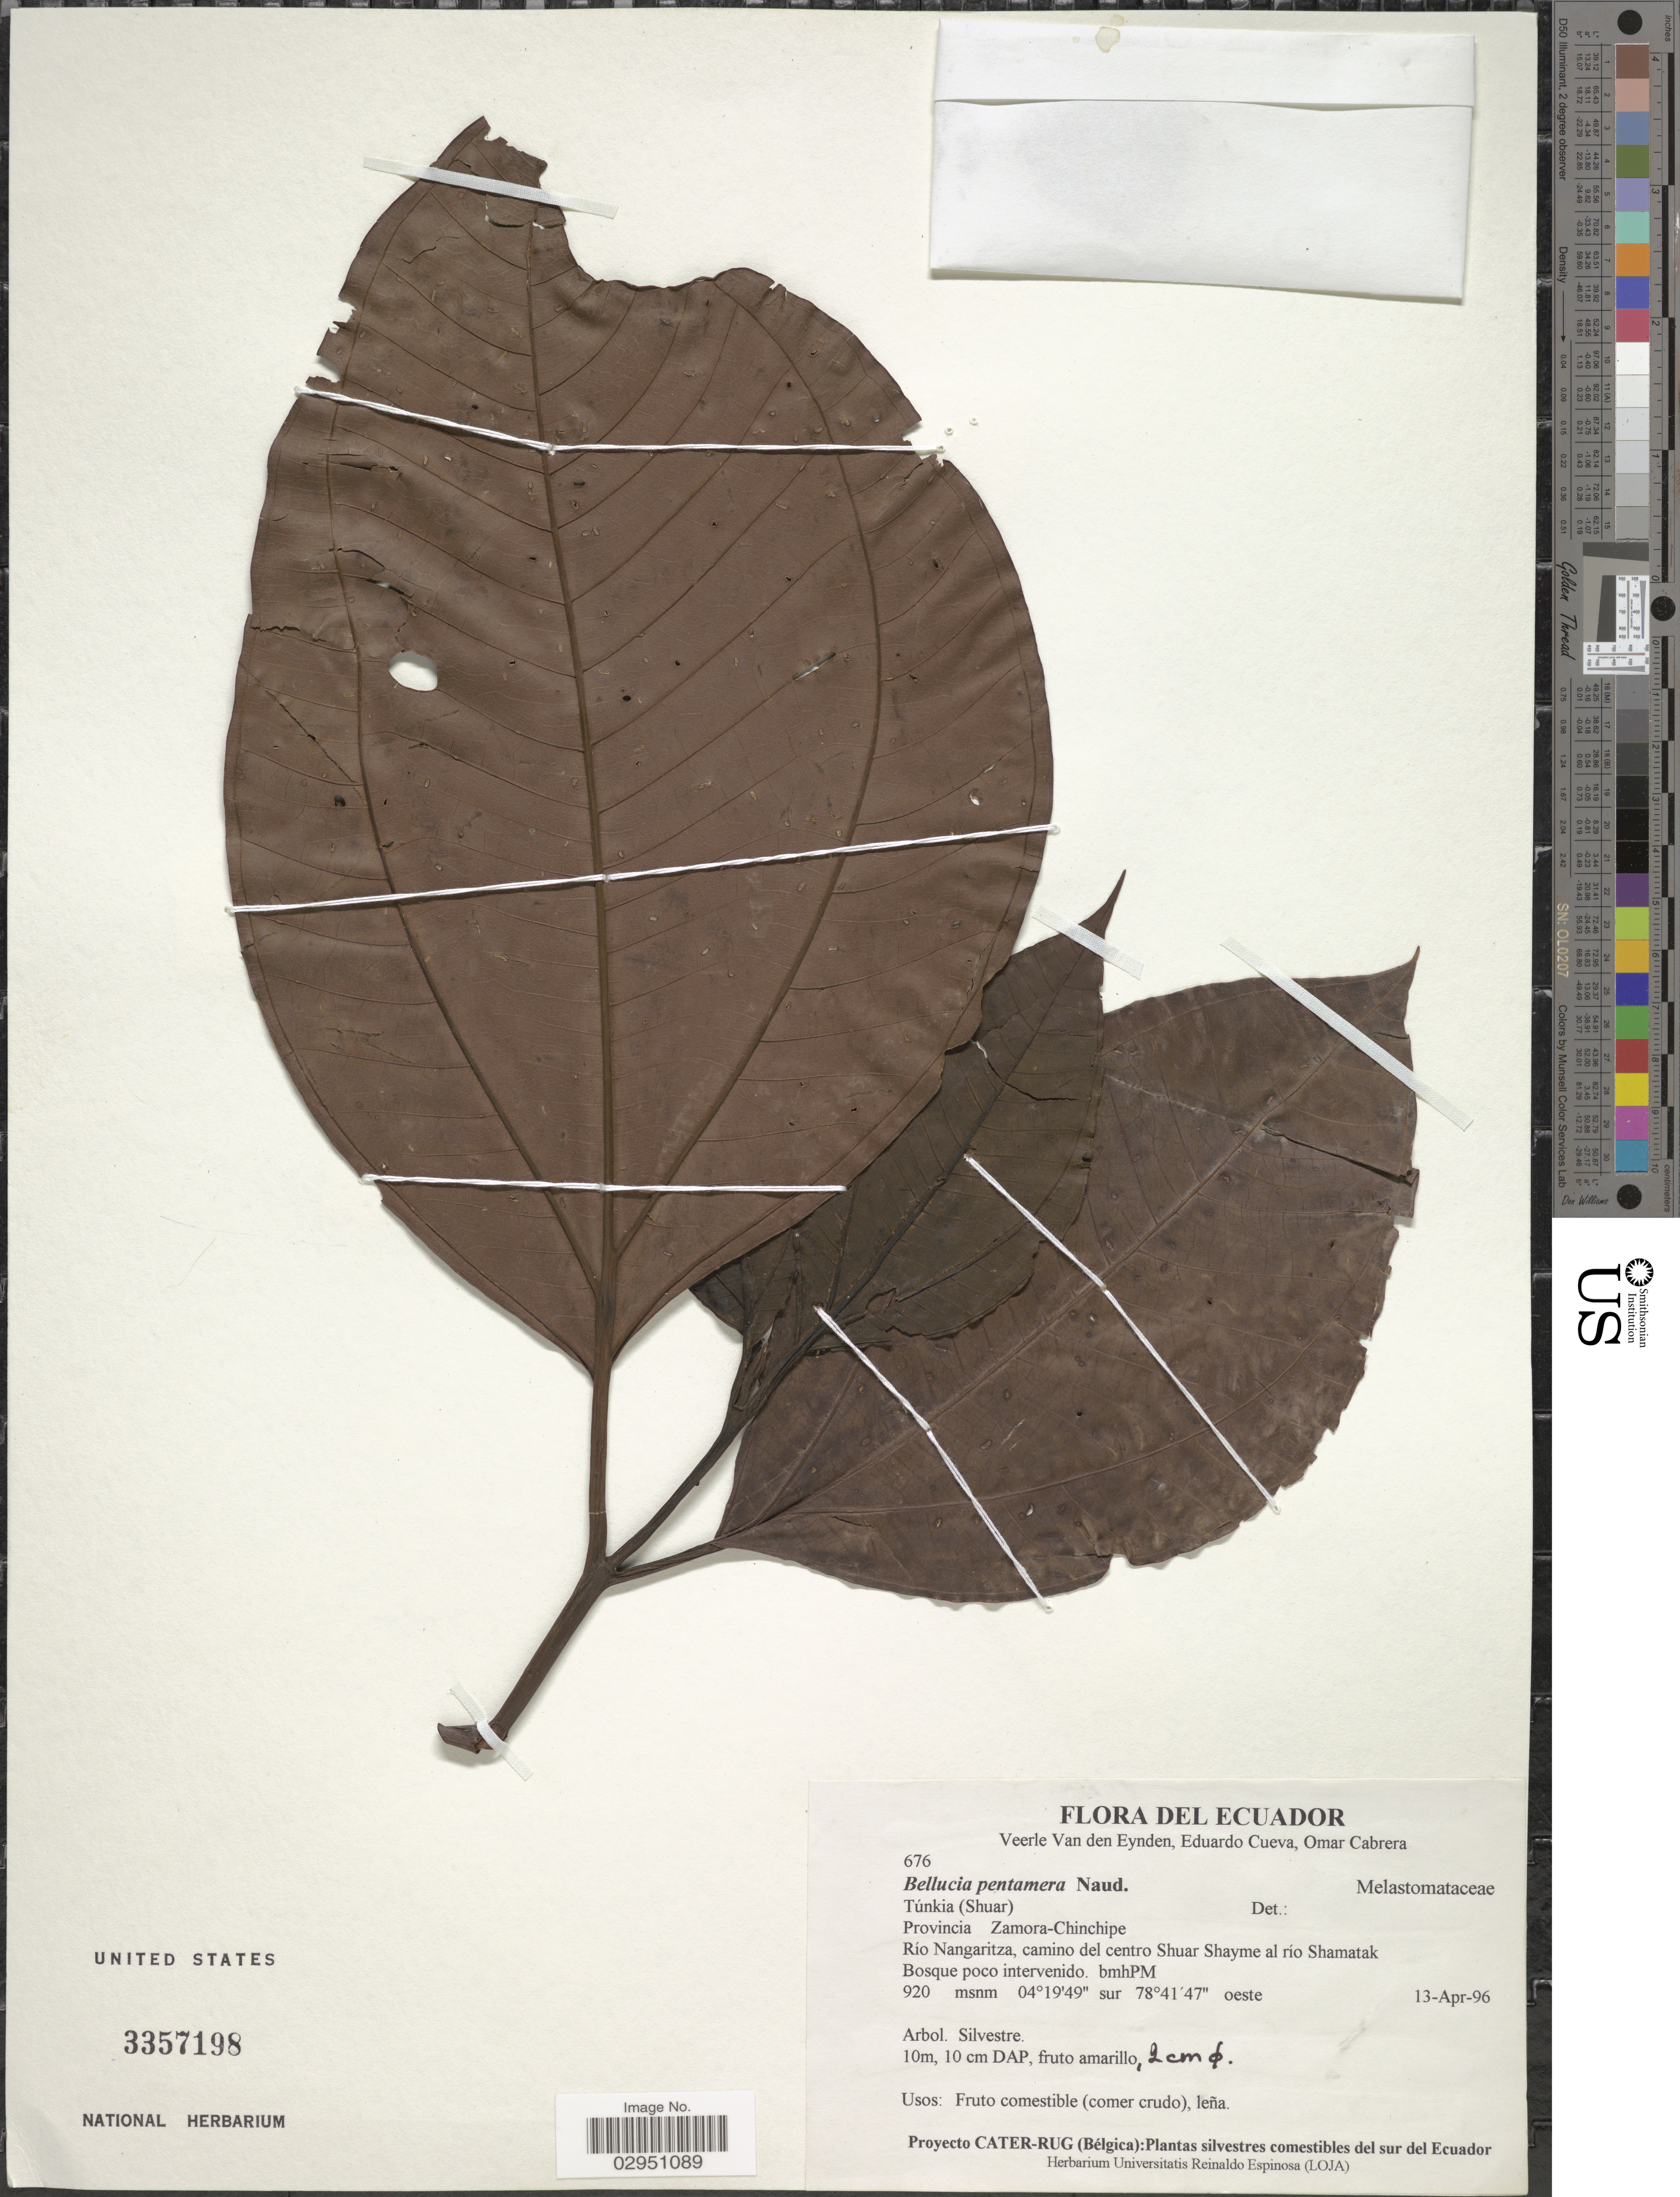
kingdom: Plantae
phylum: Tracheophyta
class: Magnoliopsida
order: Myrtales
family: Melastomataceae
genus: Bellucia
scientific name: Bellucia pentamera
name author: Naudin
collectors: V. Van den Eynden, E. Cueva & O. Cabrera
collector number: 676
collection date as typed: Transcribed d/m/y: 13/4/96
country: Ecuador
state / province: Zamora-Chinchipe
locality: Río Nangaritza, camino del centro Shuar Shayme al río Shamatak. Túnkia (Shuar).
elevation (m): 920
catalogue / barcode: US 3357198